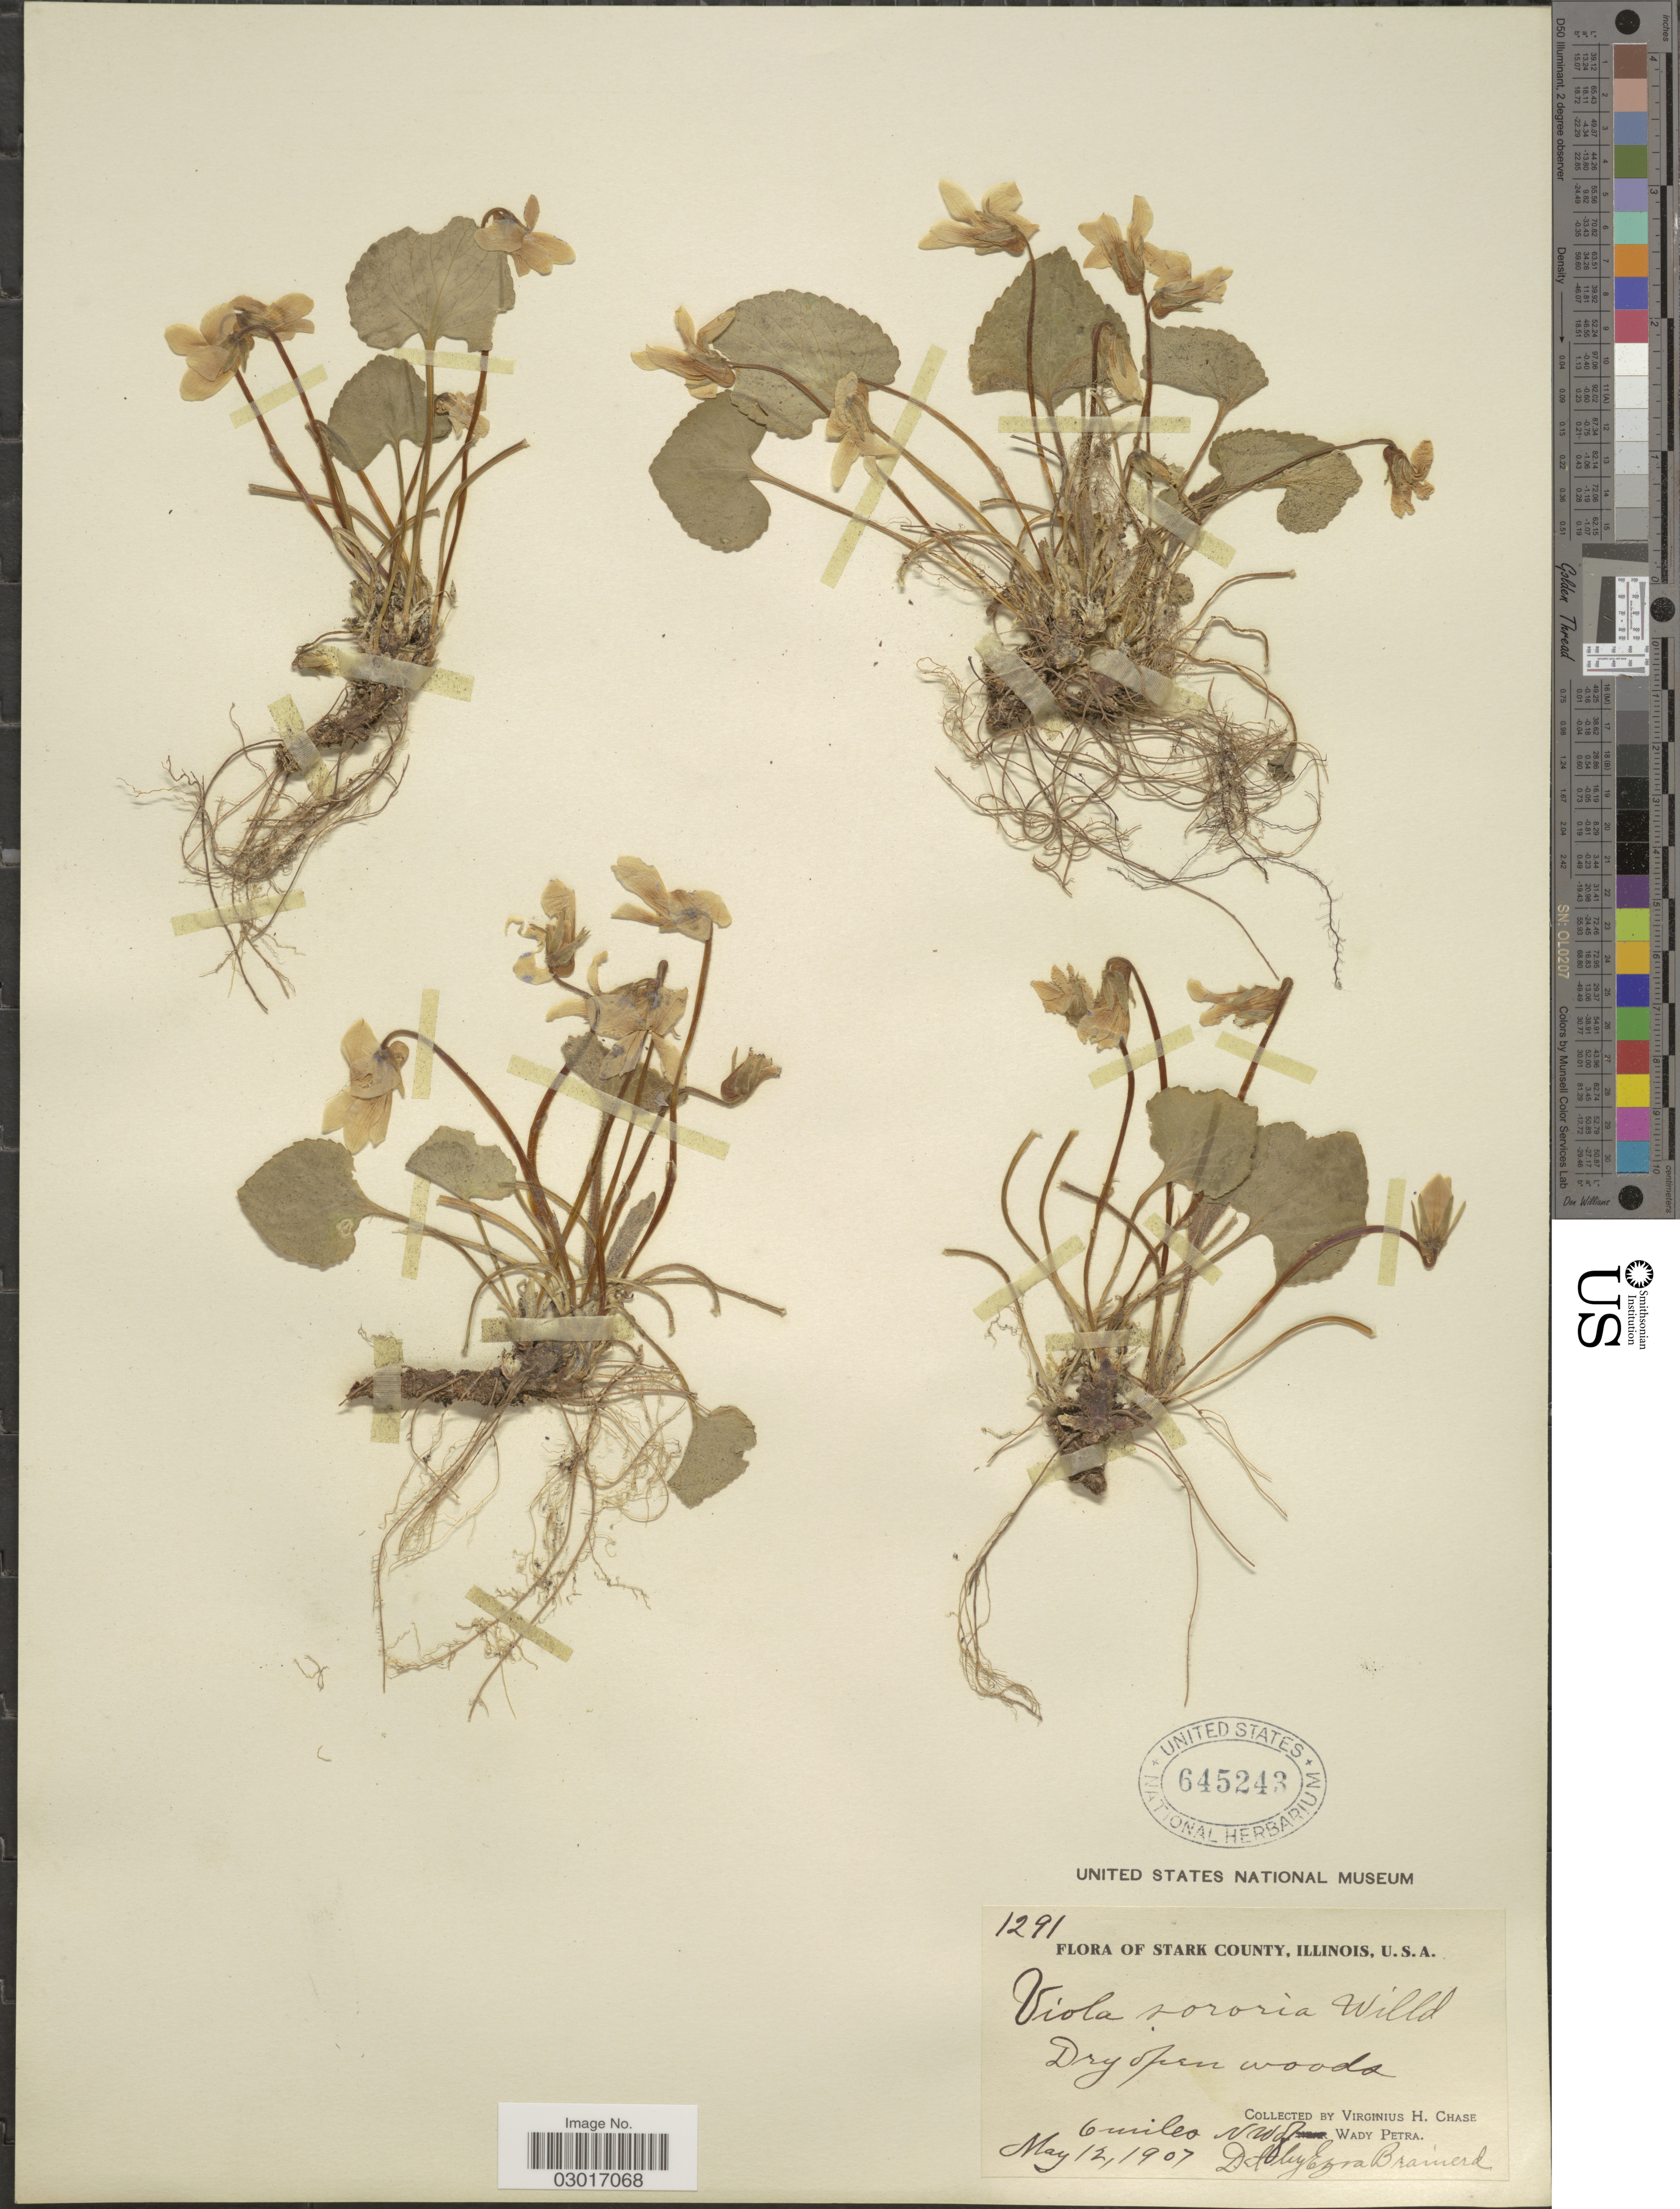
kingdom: Plantae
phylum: Tracheophyta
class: Magnoliopsida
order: Malpighiales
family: Violaceae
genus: Viola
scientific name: Viola sororia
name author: Willd.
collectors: V. H. Chase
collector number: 1291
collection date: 1907-05-12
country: United States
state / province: Illinois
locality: Stark County, 6 miles NW of Wady Petra.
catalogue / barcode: US 645243